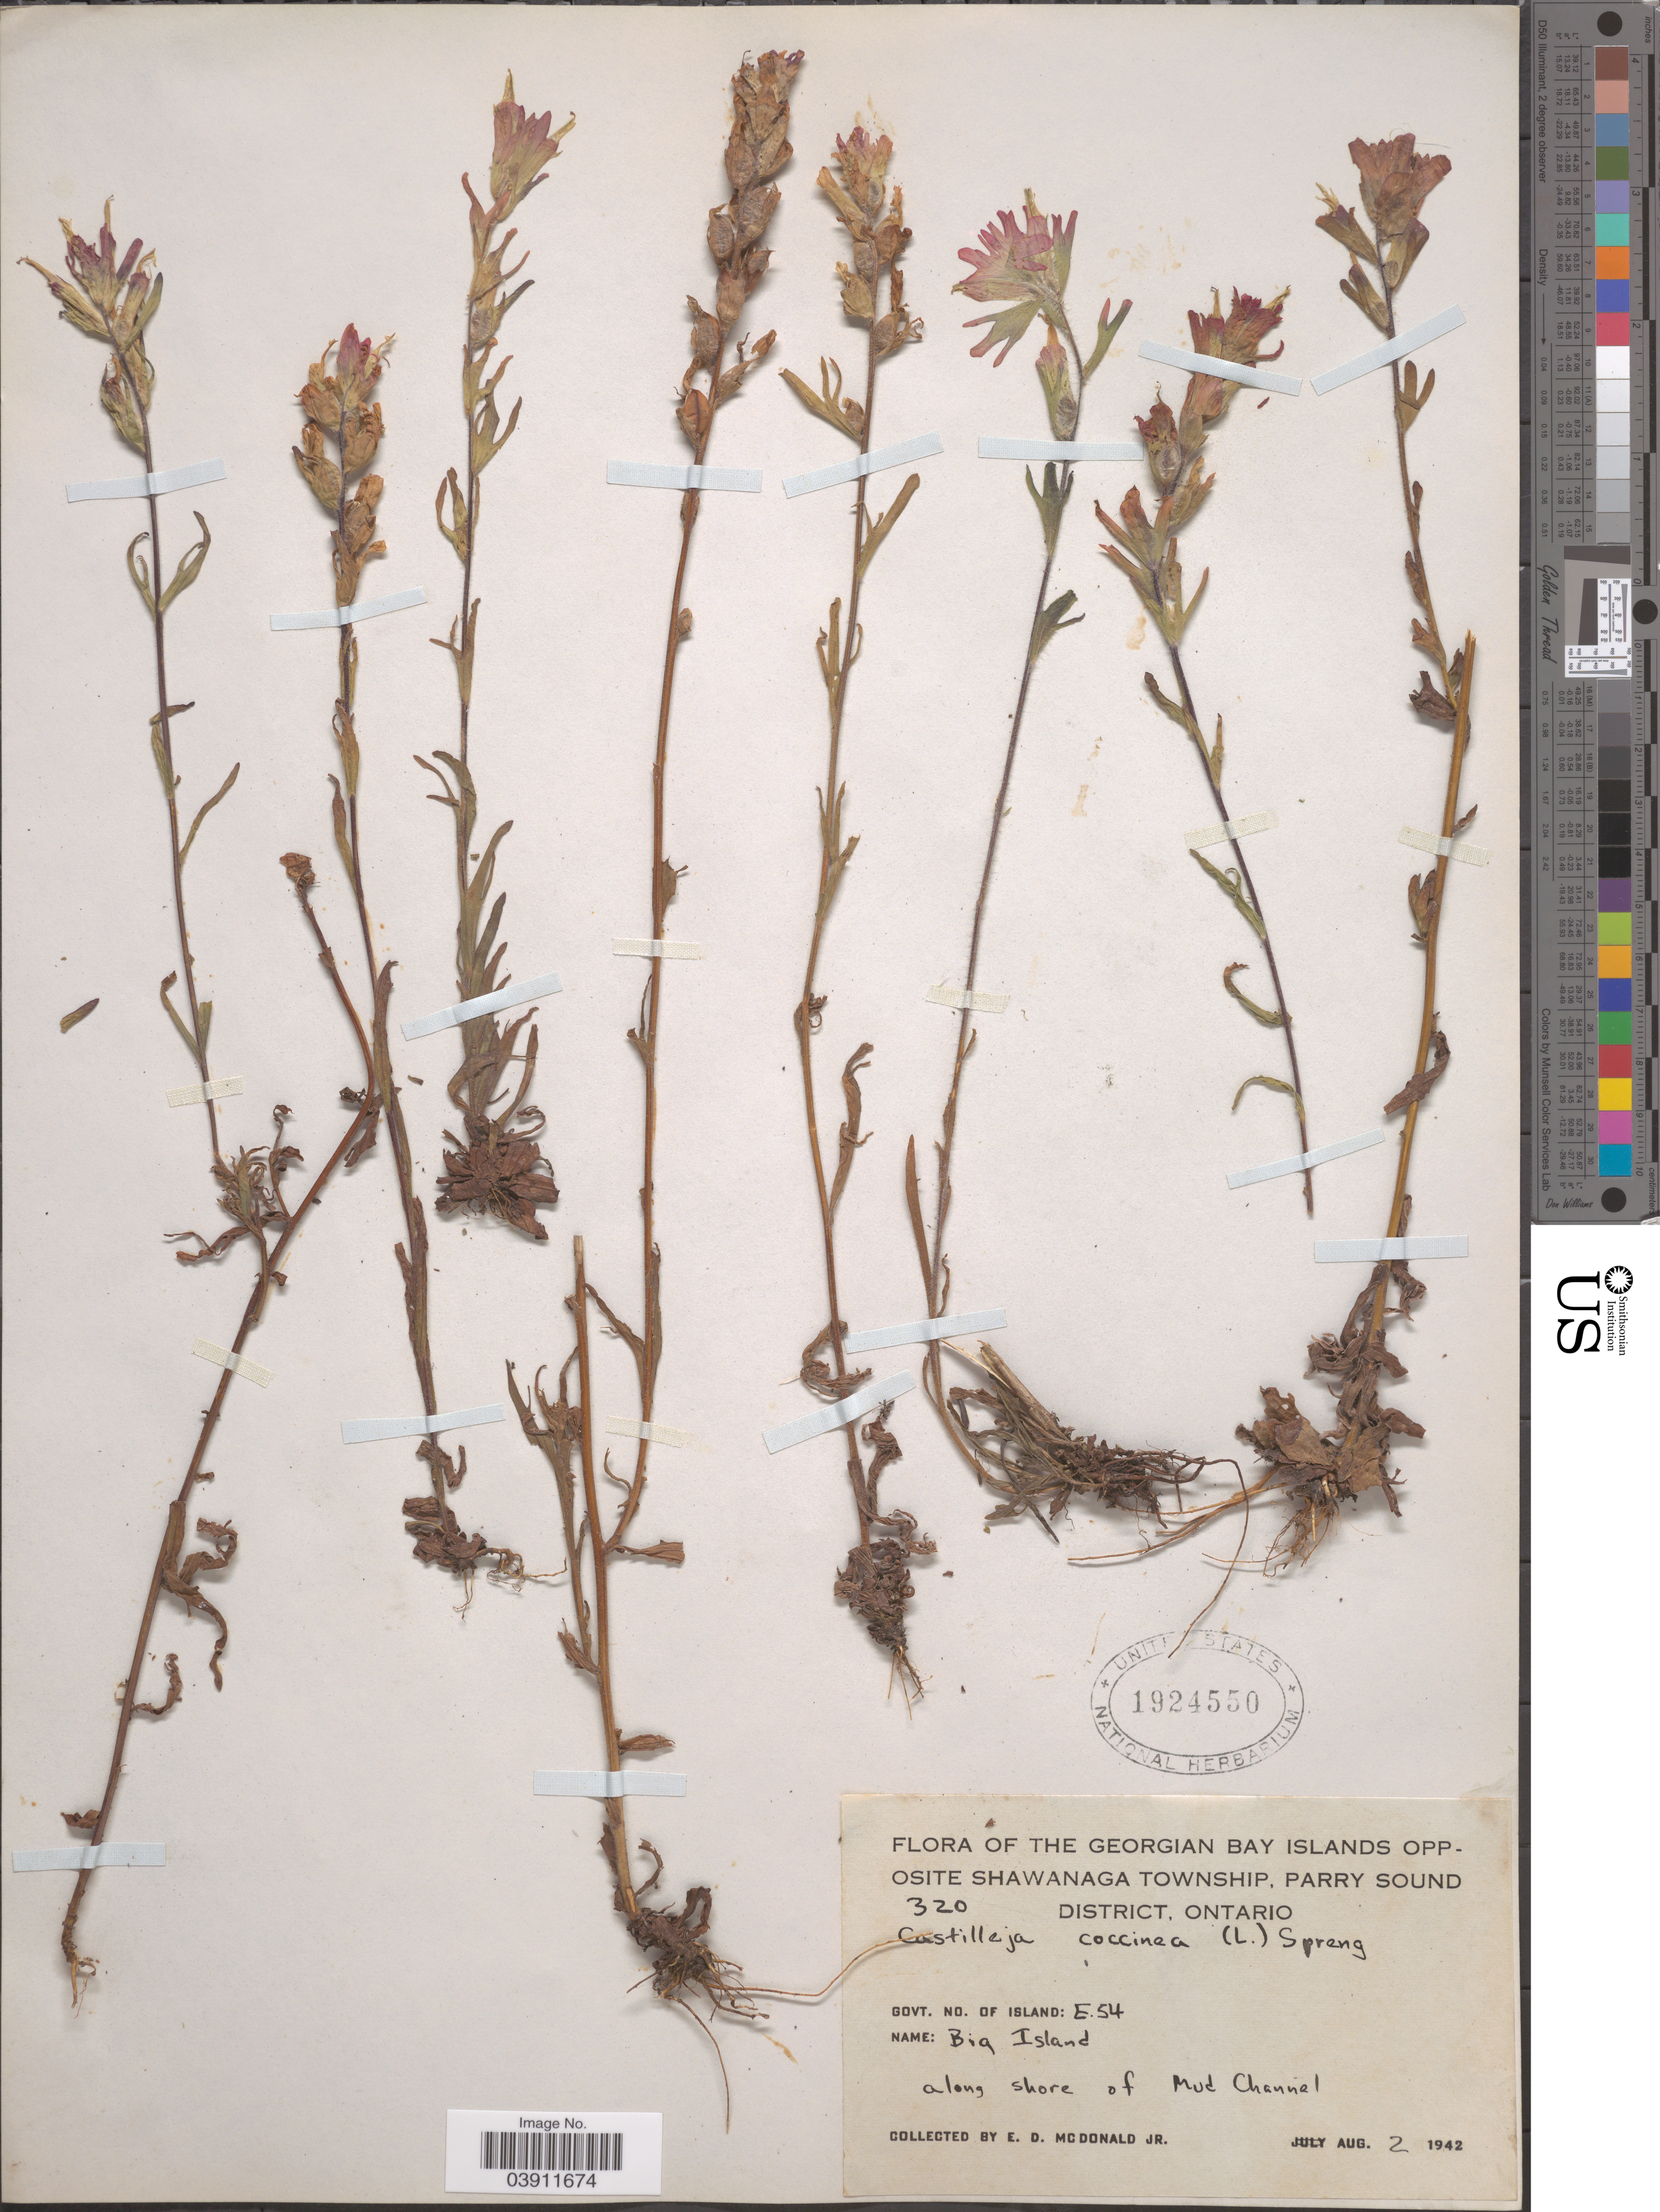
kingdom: Plantae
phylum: Tracheophyta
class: Magnoliopsida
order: Lamiales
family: Orobanchaceae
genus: Castilleja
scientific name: Castilleja coccinea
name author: (L.) Spreng.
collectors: E. D. McDonald Jr.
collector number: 320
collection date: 1942-08-02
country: Canada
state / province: Ontario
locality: The Georgian Bay Islands opposite Shawanaga Township, Parry Sound District. Govt. No. of Island: E54. Big Island along shore of Mud Channel.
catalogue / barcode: US 1924550